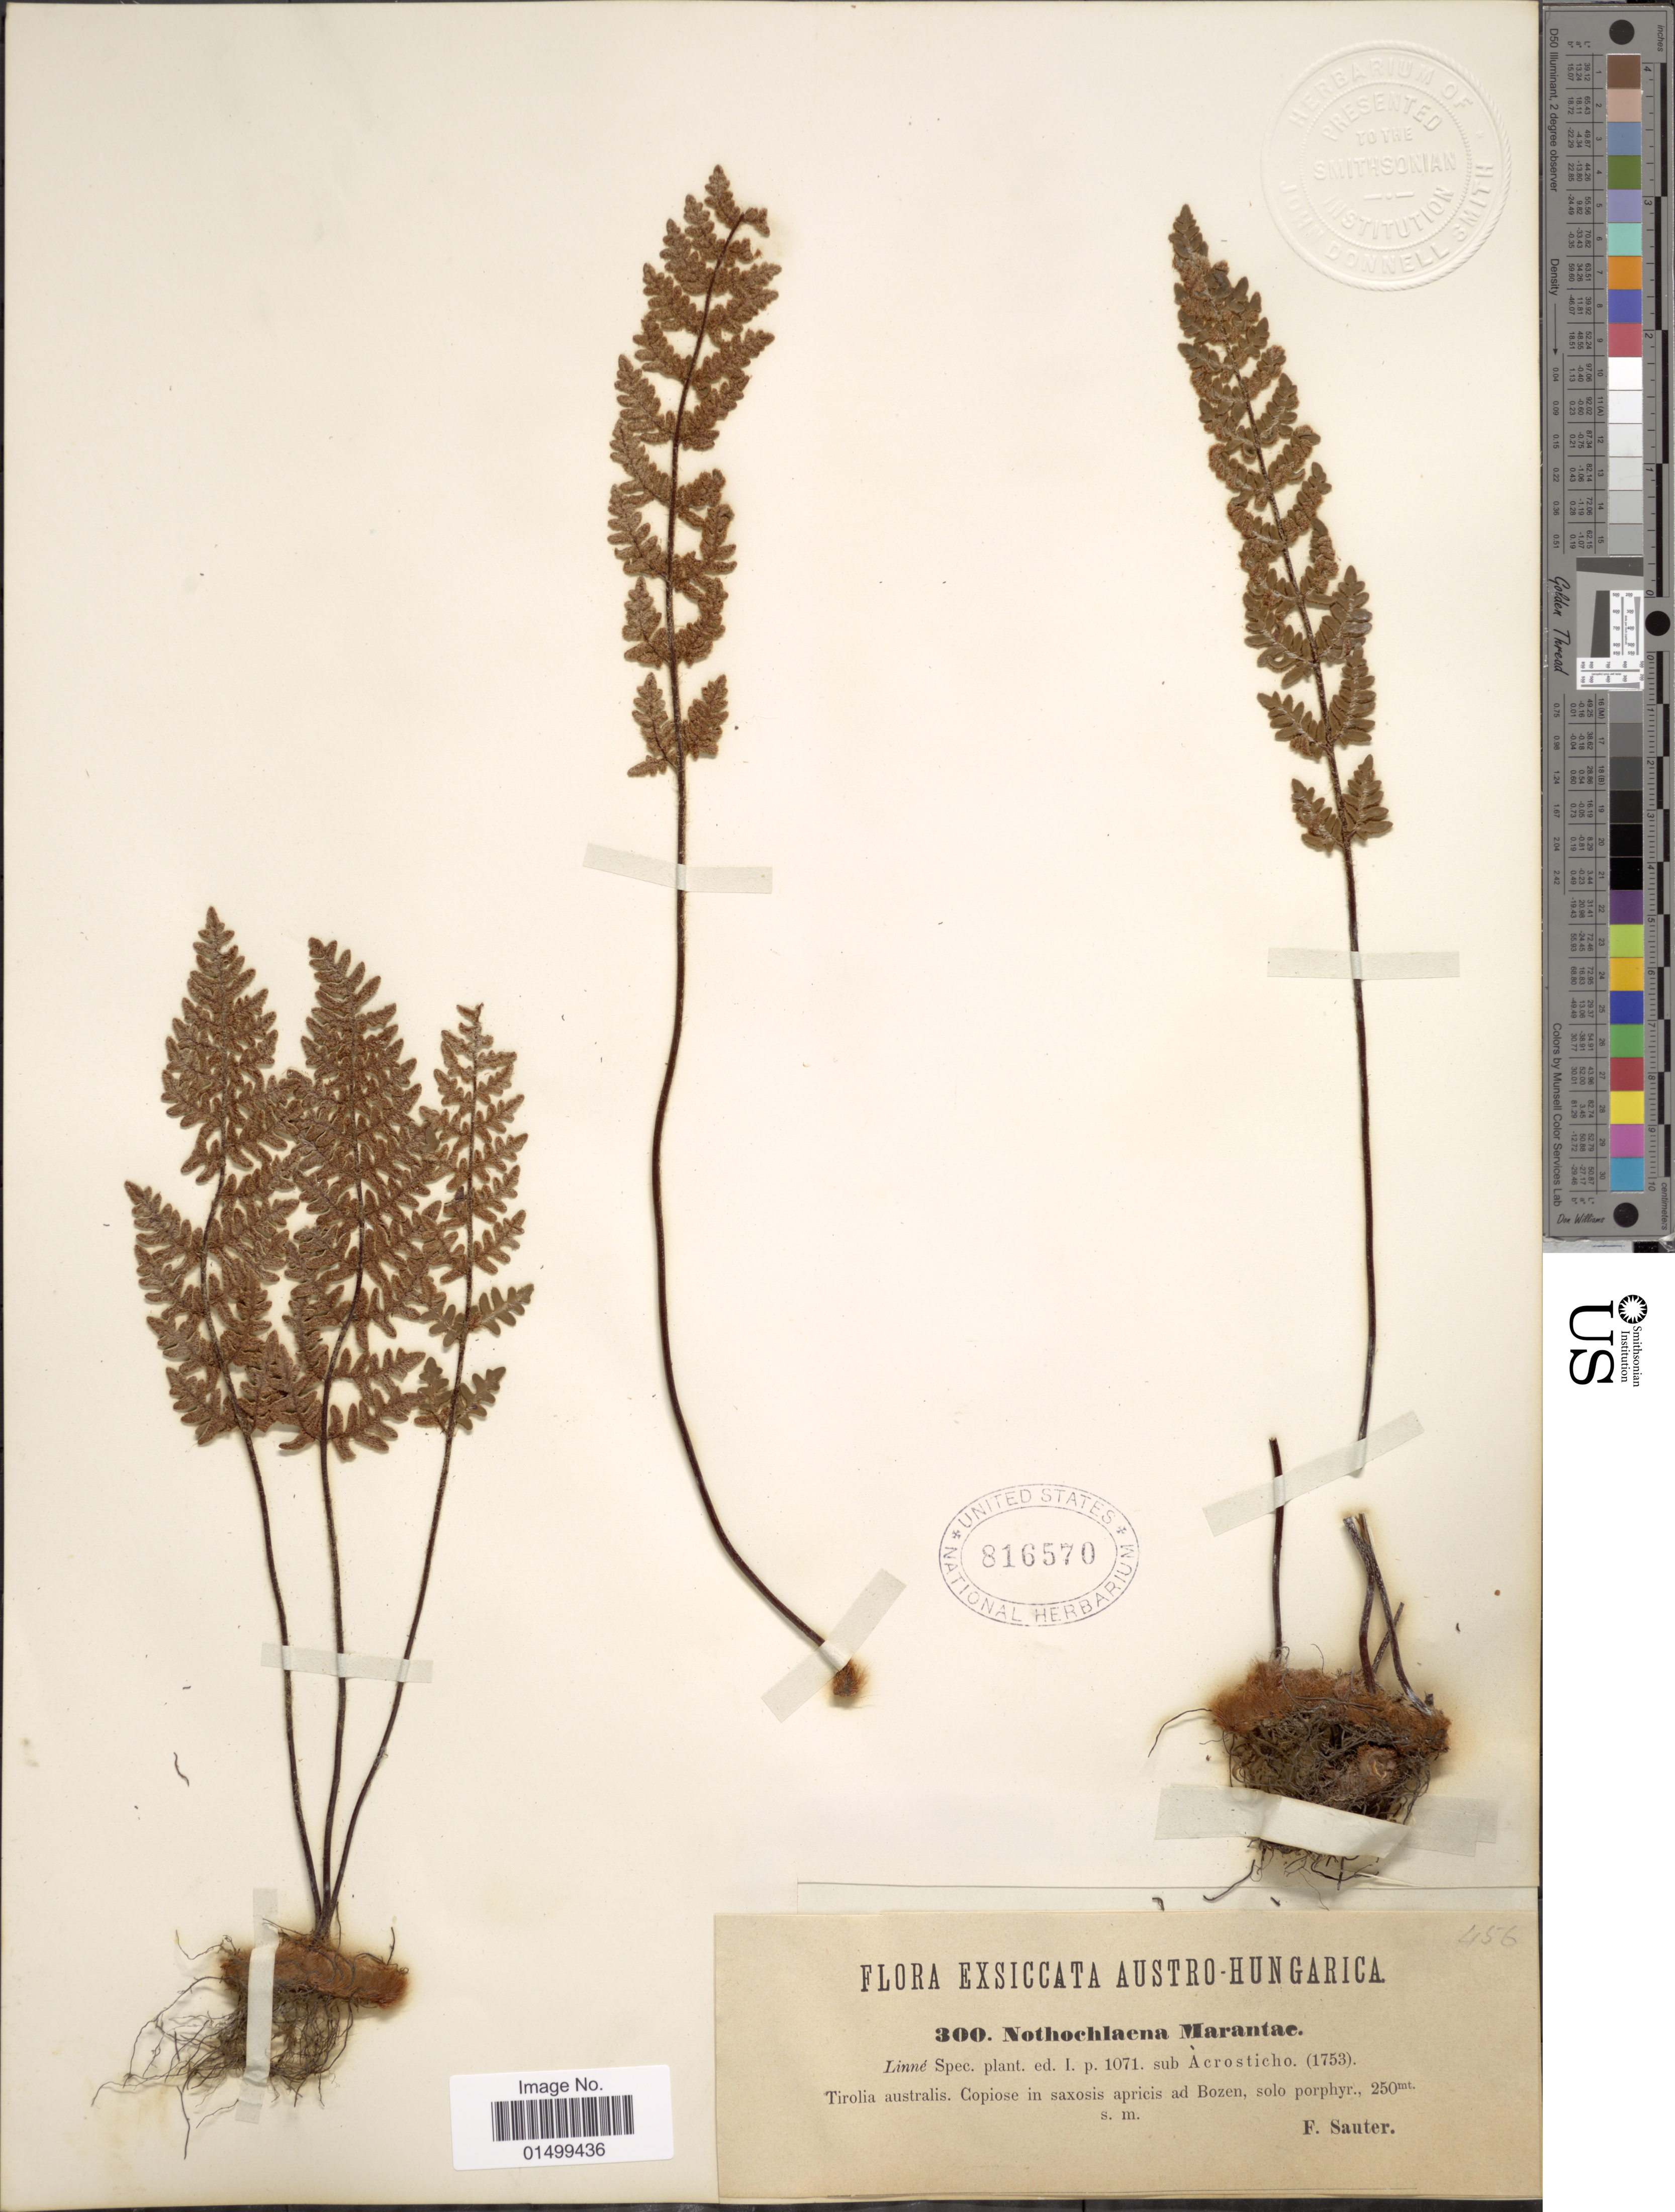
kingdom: Plantae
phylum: Tracheophyta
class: Polypodiopsida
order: Polypodiales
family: Pteridaceae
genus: Cheilanthes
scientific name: Cheilanthes marantae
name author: Domin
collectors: F. Sauter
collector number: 300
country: Hungary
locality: Austro-Hungarica, Tirola Australis. Copiose in saxosis apricis ad Bozen, solo porphyr., 250 mt s.m.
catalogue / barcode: US 816570